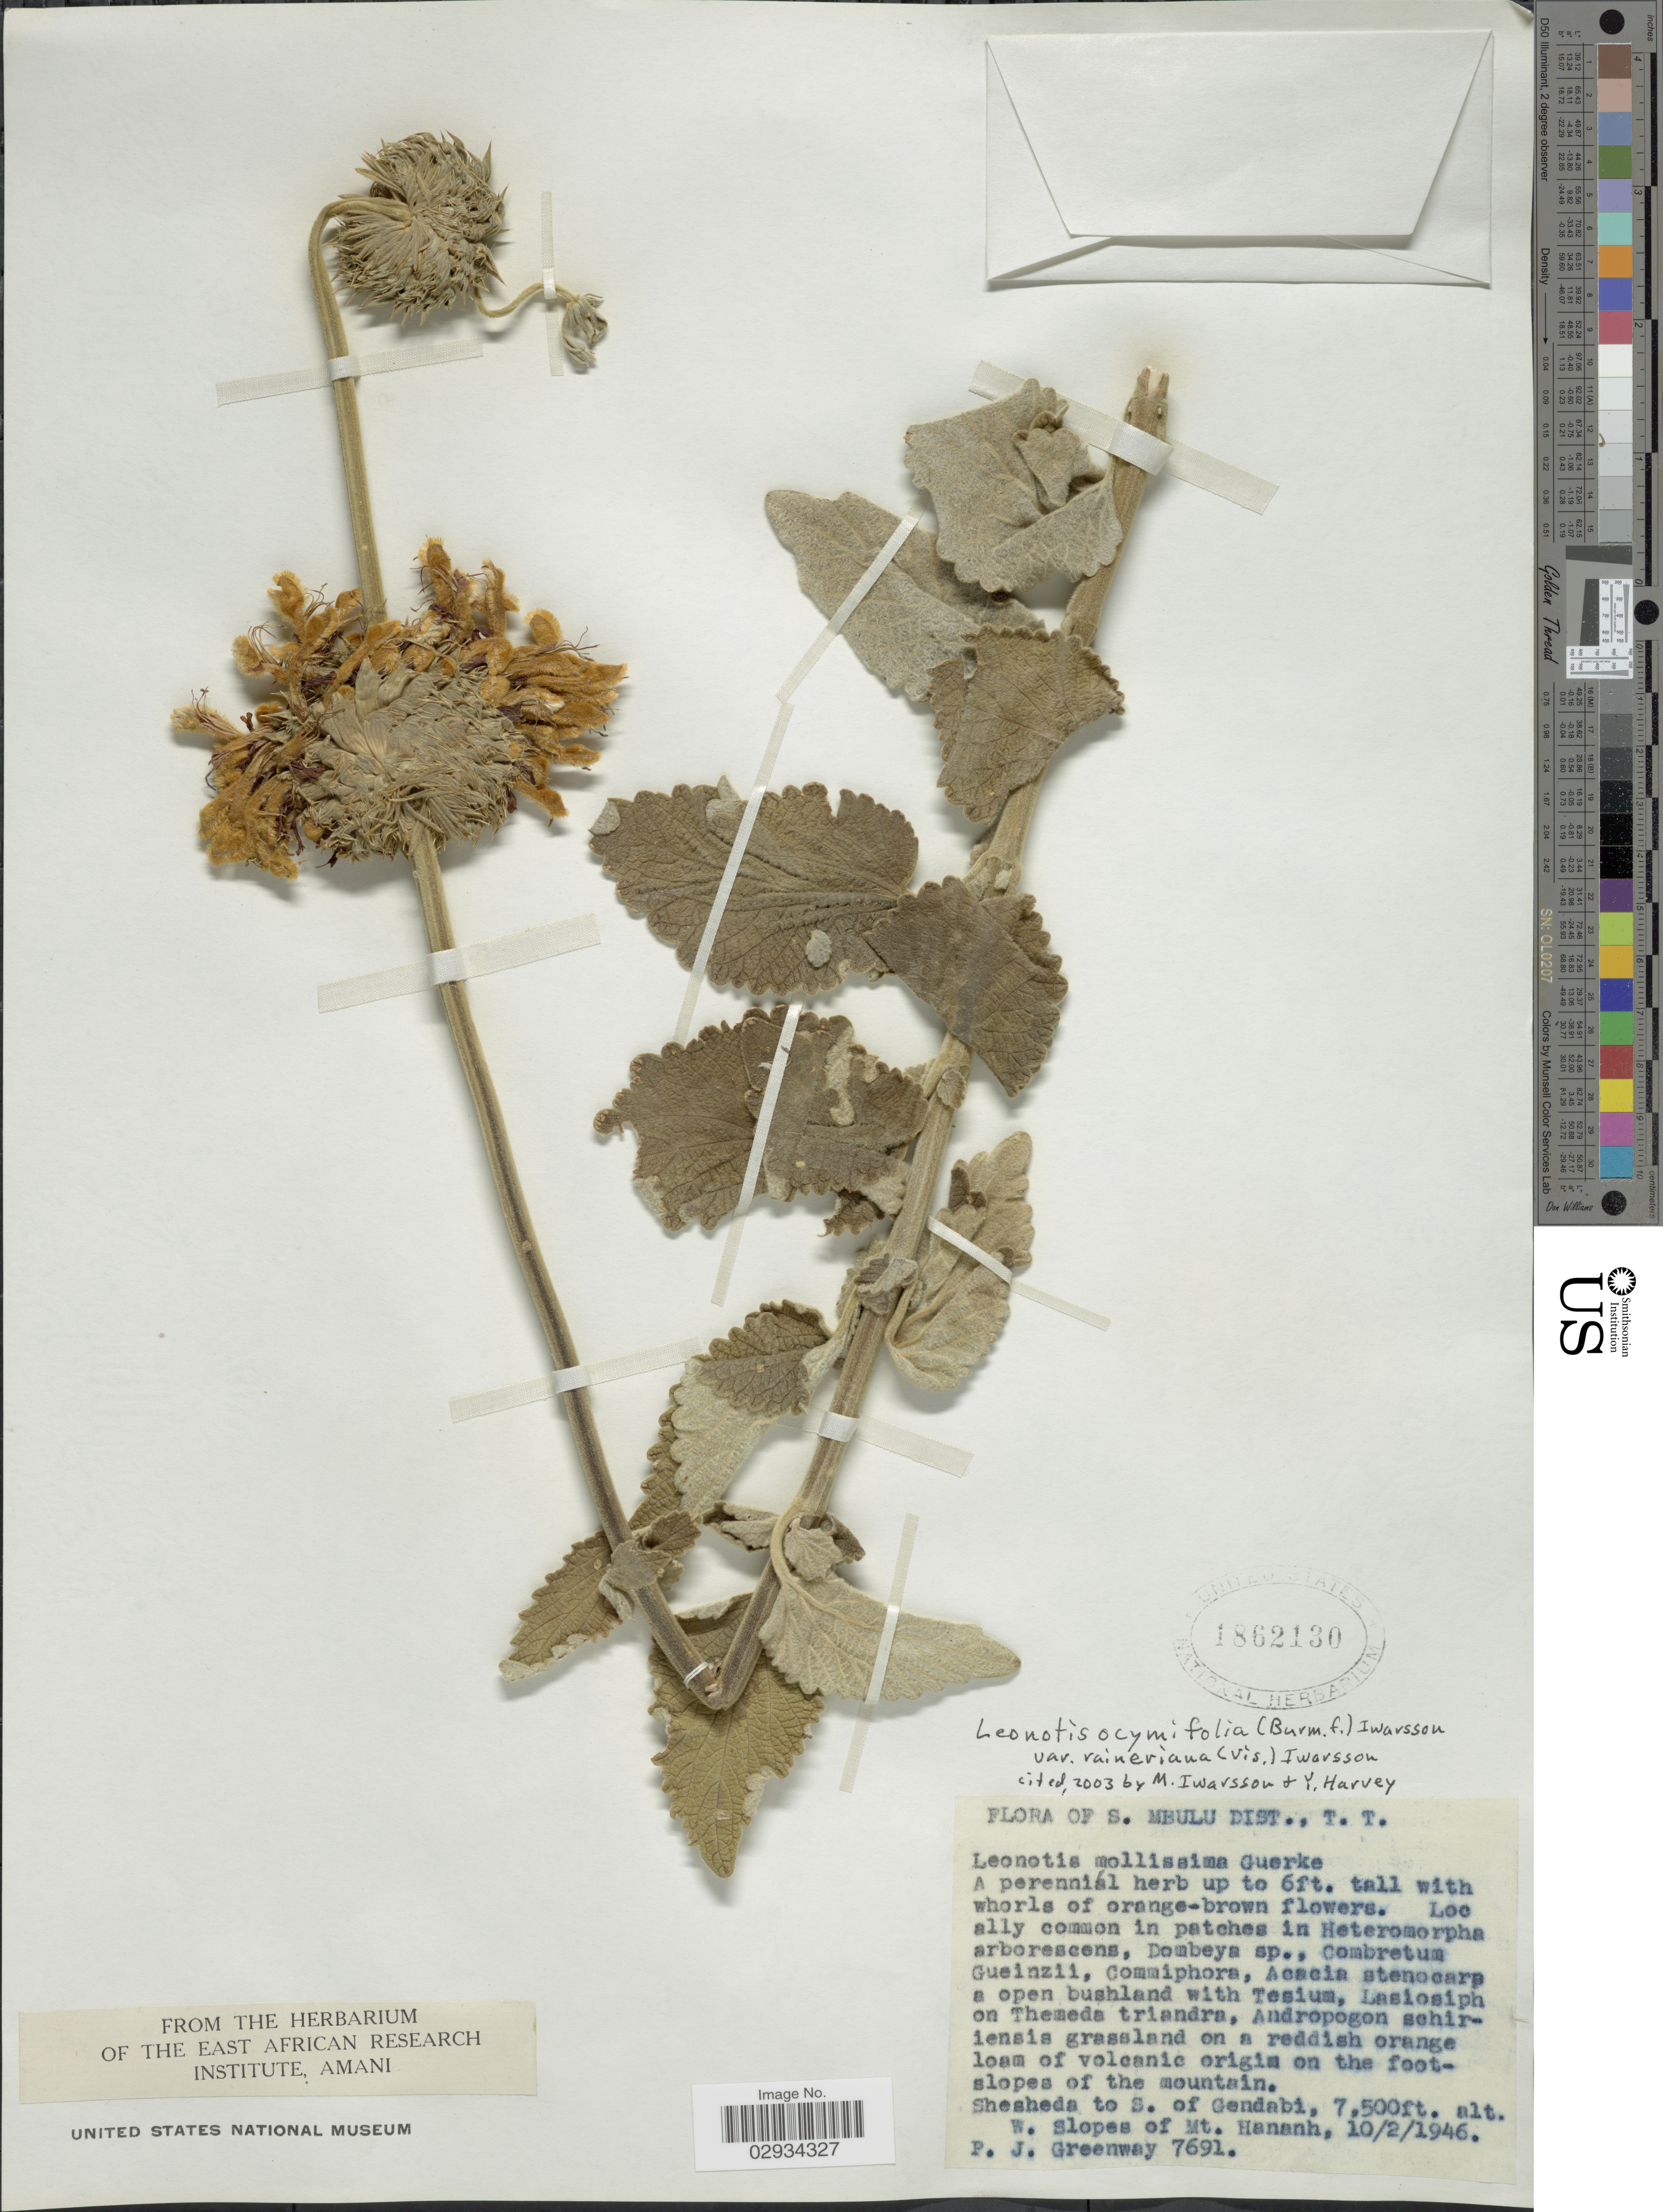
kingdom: Plantae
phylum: Tracheophyta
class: Magnoliopsida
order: Lamiales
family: Lamiaceae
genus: Leonotis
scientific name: Leonotis ocymifolia var. raineriana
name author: Iwarsson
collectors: P. J. Greenway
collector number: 7691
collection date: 1946-02-10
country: Tanzania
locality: S. Mbulu Dist., T.T. Shesheda to S. of Gendabi, W. Slopes of Mt. Hananh.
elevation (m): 2286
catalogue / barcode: US 1862130